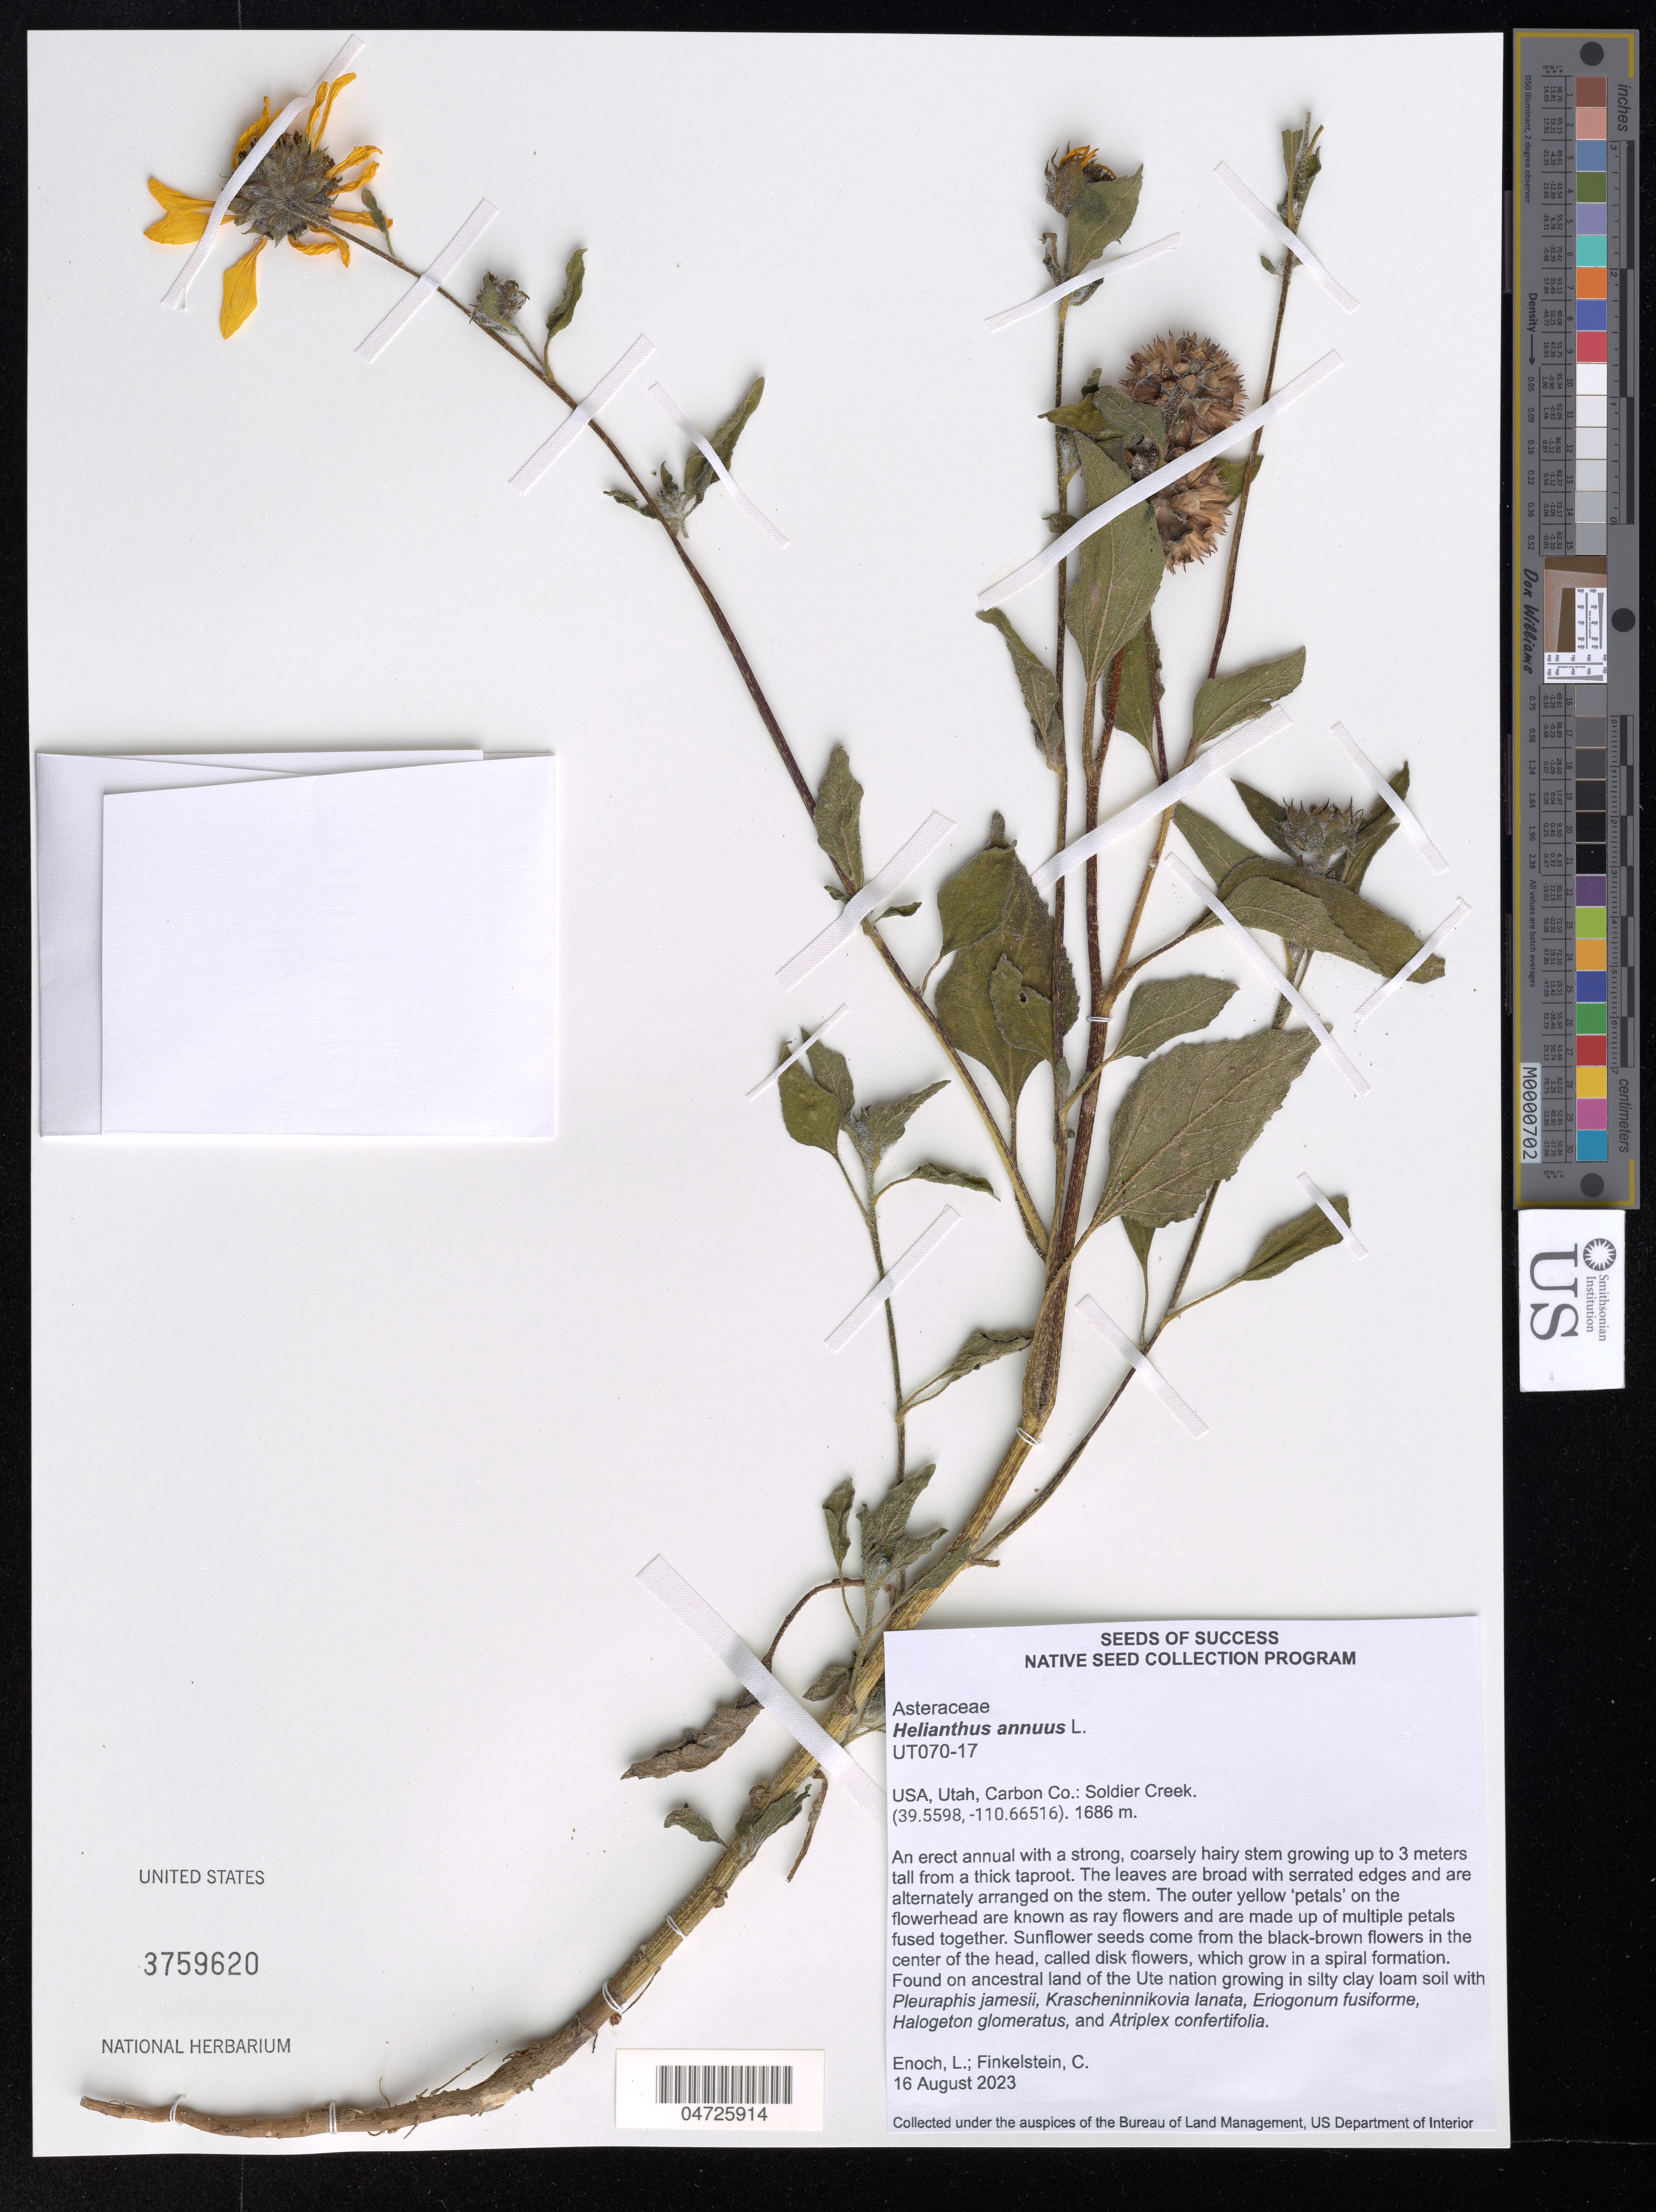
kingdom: Plantae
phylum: Tracheophyta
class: Magnoliopsida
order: Asterales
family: Asteraceae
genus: Helianthus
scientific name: Helianthus annuus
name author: L.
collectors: L. Enoch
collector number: UT070-17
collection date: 2023-08-16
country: United States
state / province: Utah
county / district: Carbon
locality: Carbon Co.: Soldier Creek.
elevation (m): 1686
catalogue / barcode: US 3759620